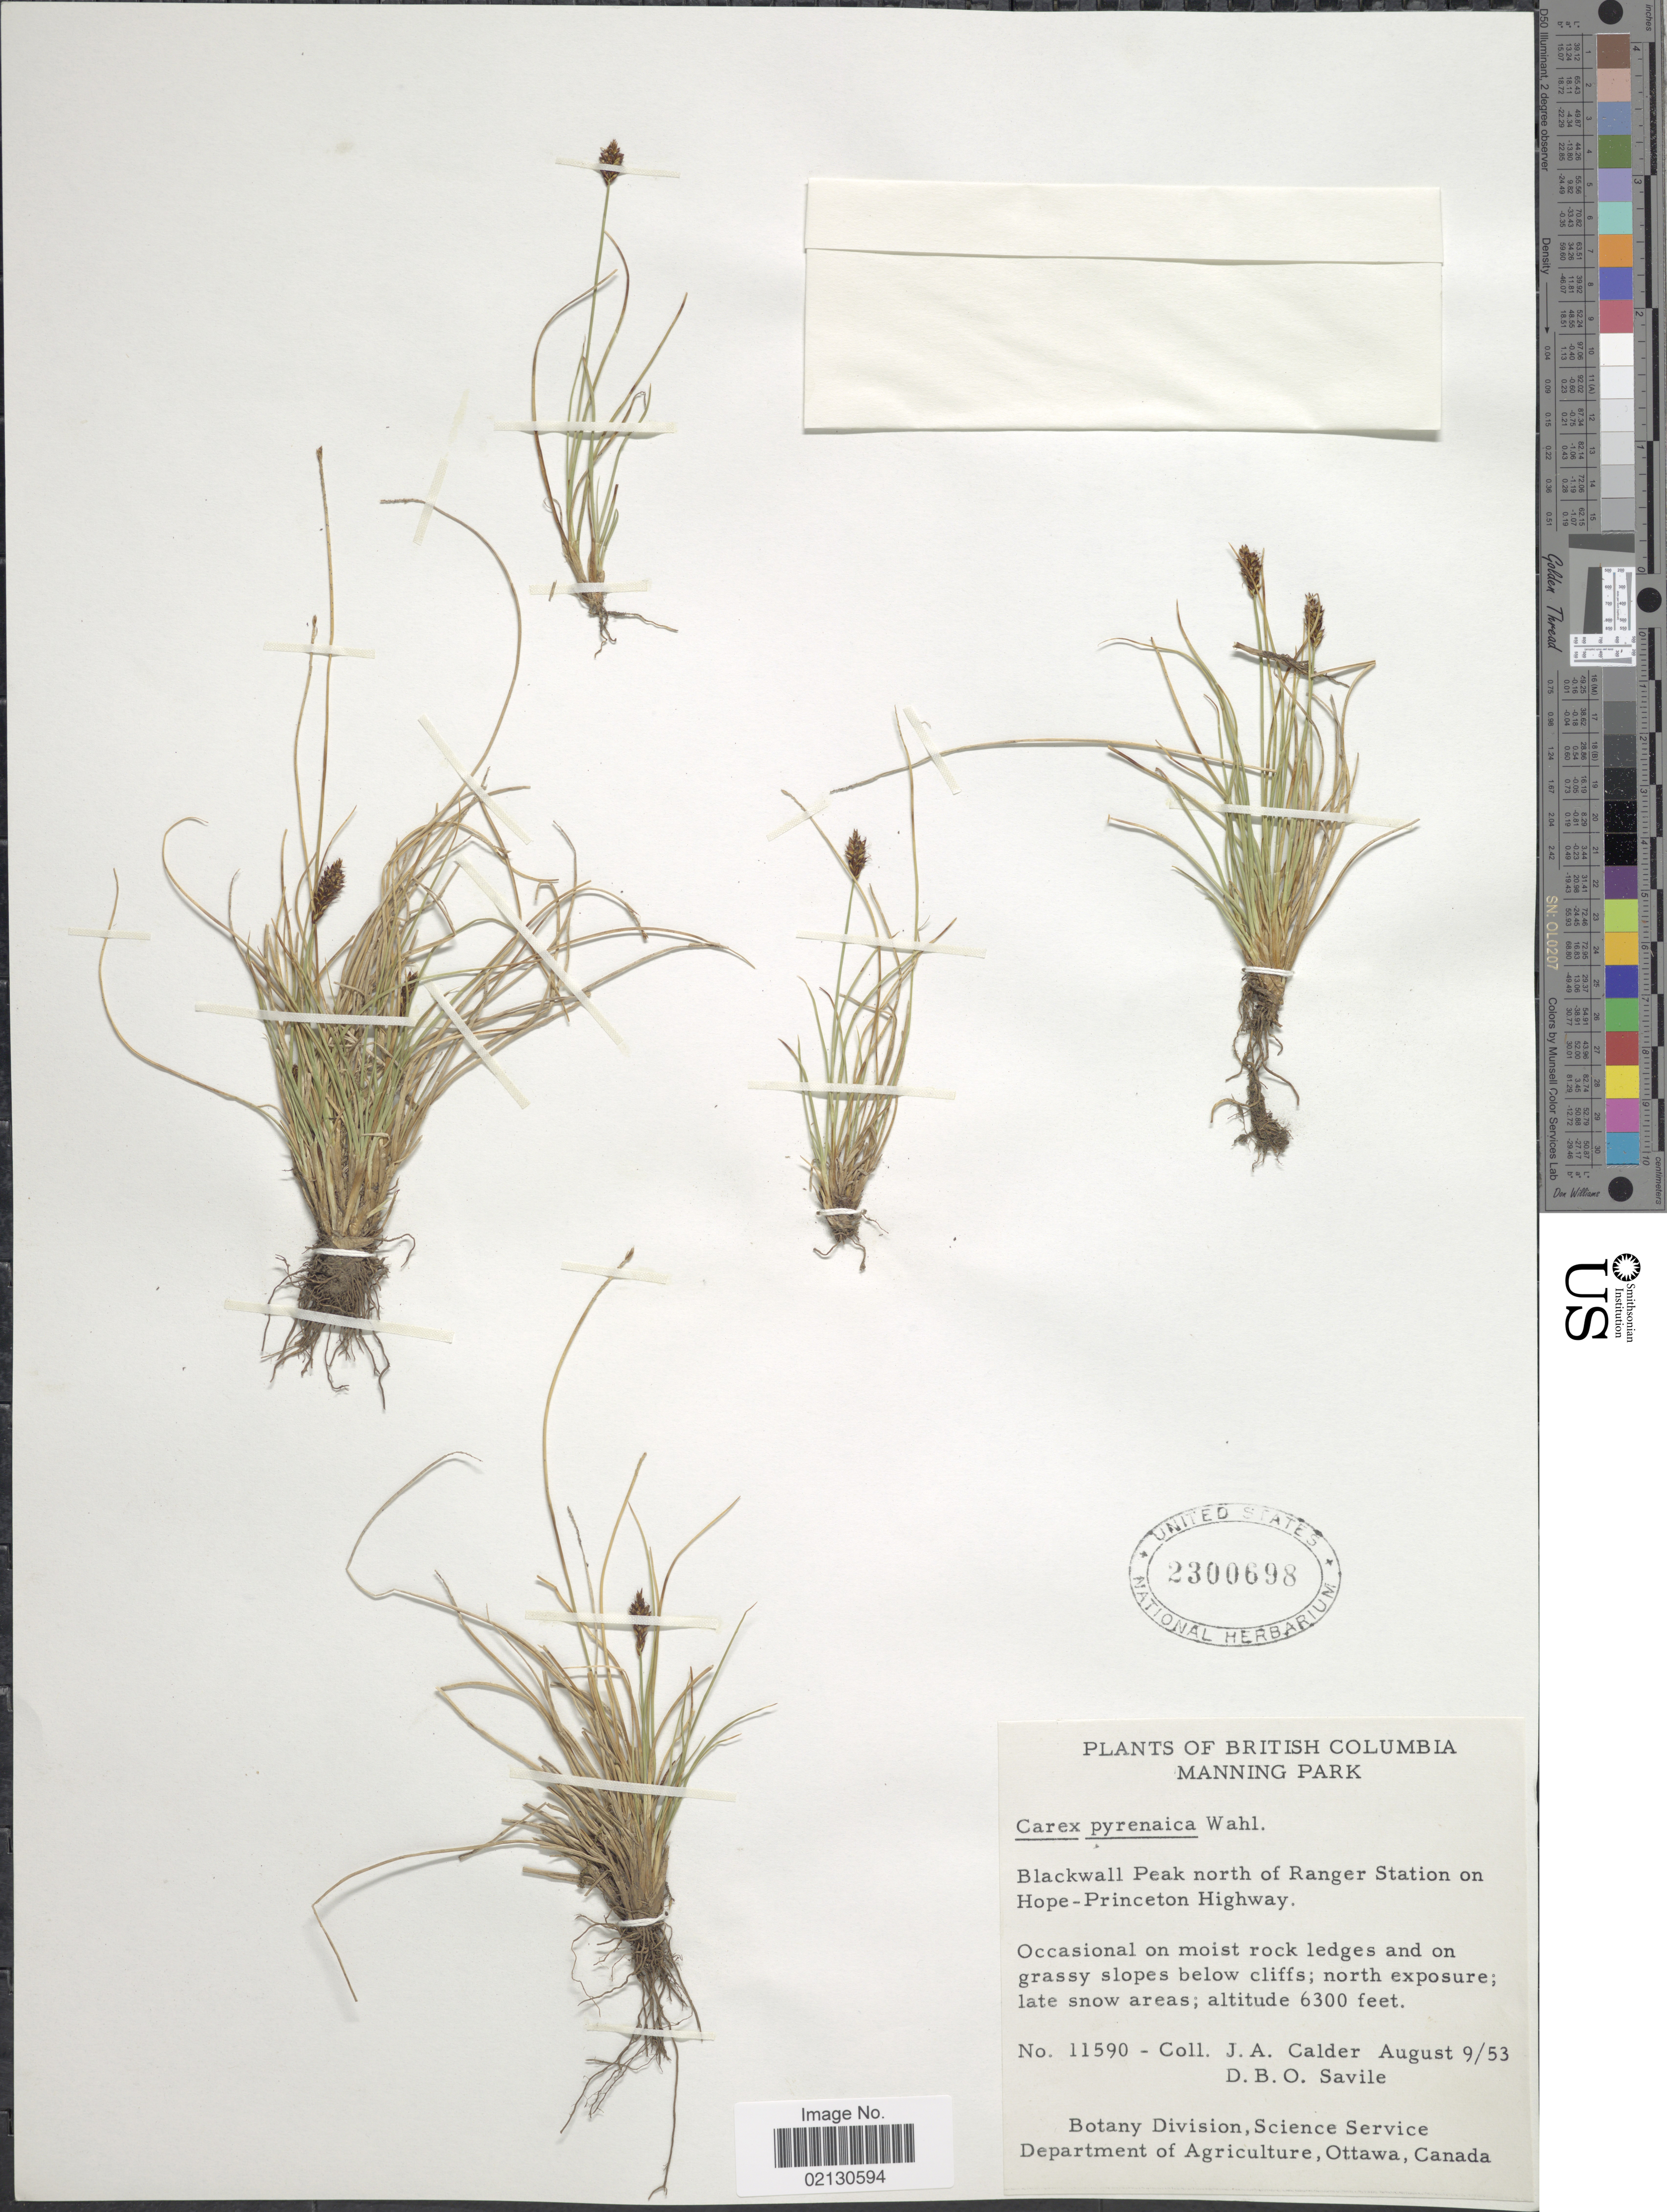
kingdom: Plantae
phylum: Tracheophyta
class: Liliopsida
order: Poales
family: Cyperaceae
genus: Carex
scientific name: Carex micropoda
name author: C.A. Mey.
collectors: J. A. Calder & D. Savile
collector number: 11590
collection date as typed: Transcribed d/m/y: 9/8/53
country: Canada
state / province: British Columbia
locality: Manning Park. Blackwell Peak north of Ranger Station on Hope-Princeton Highway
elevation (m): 1920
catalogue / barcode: US 2300698